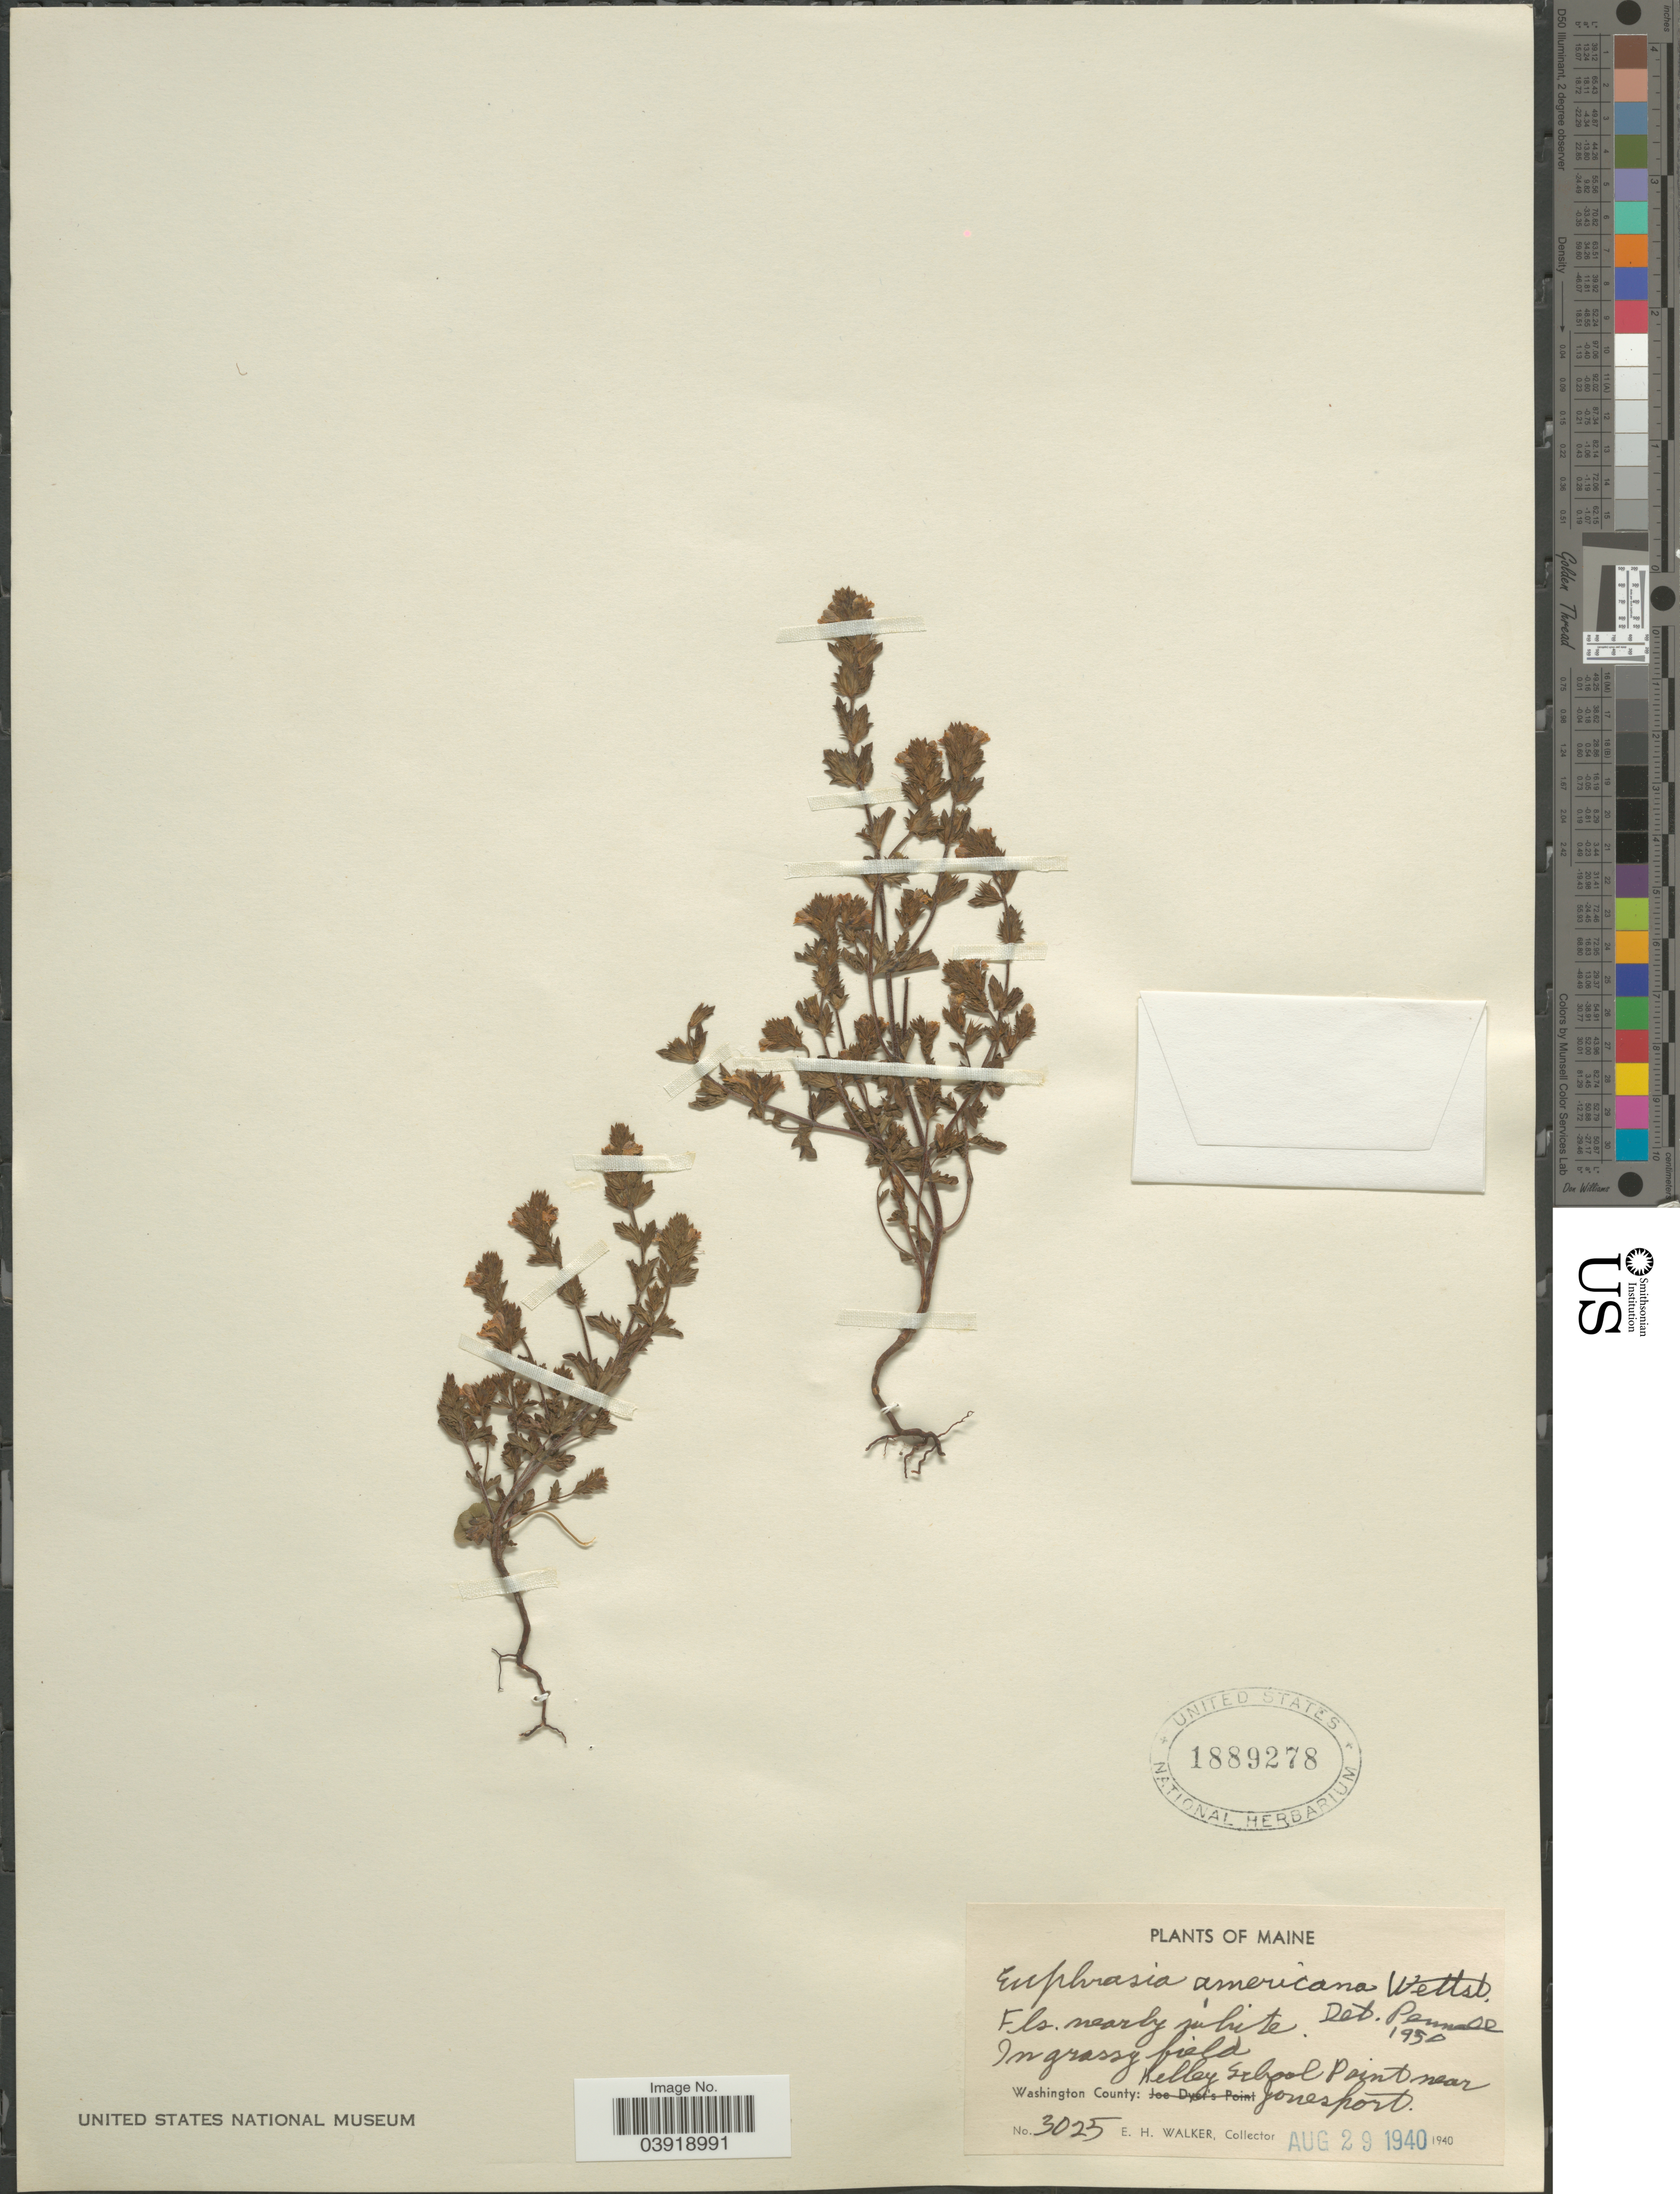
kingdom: Plantae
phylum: Tracheophyta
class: Magnoliopsida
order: Lamiales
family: Orobanchaceae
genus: Euphrasia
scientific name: Euphrasia americana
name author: Wettst.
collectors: E. H. Walker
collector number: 3025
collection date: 1940-08-29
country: United States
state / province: Maine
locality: Kelley School Point near Jonesport. Washington County.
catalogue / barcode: US 1889278